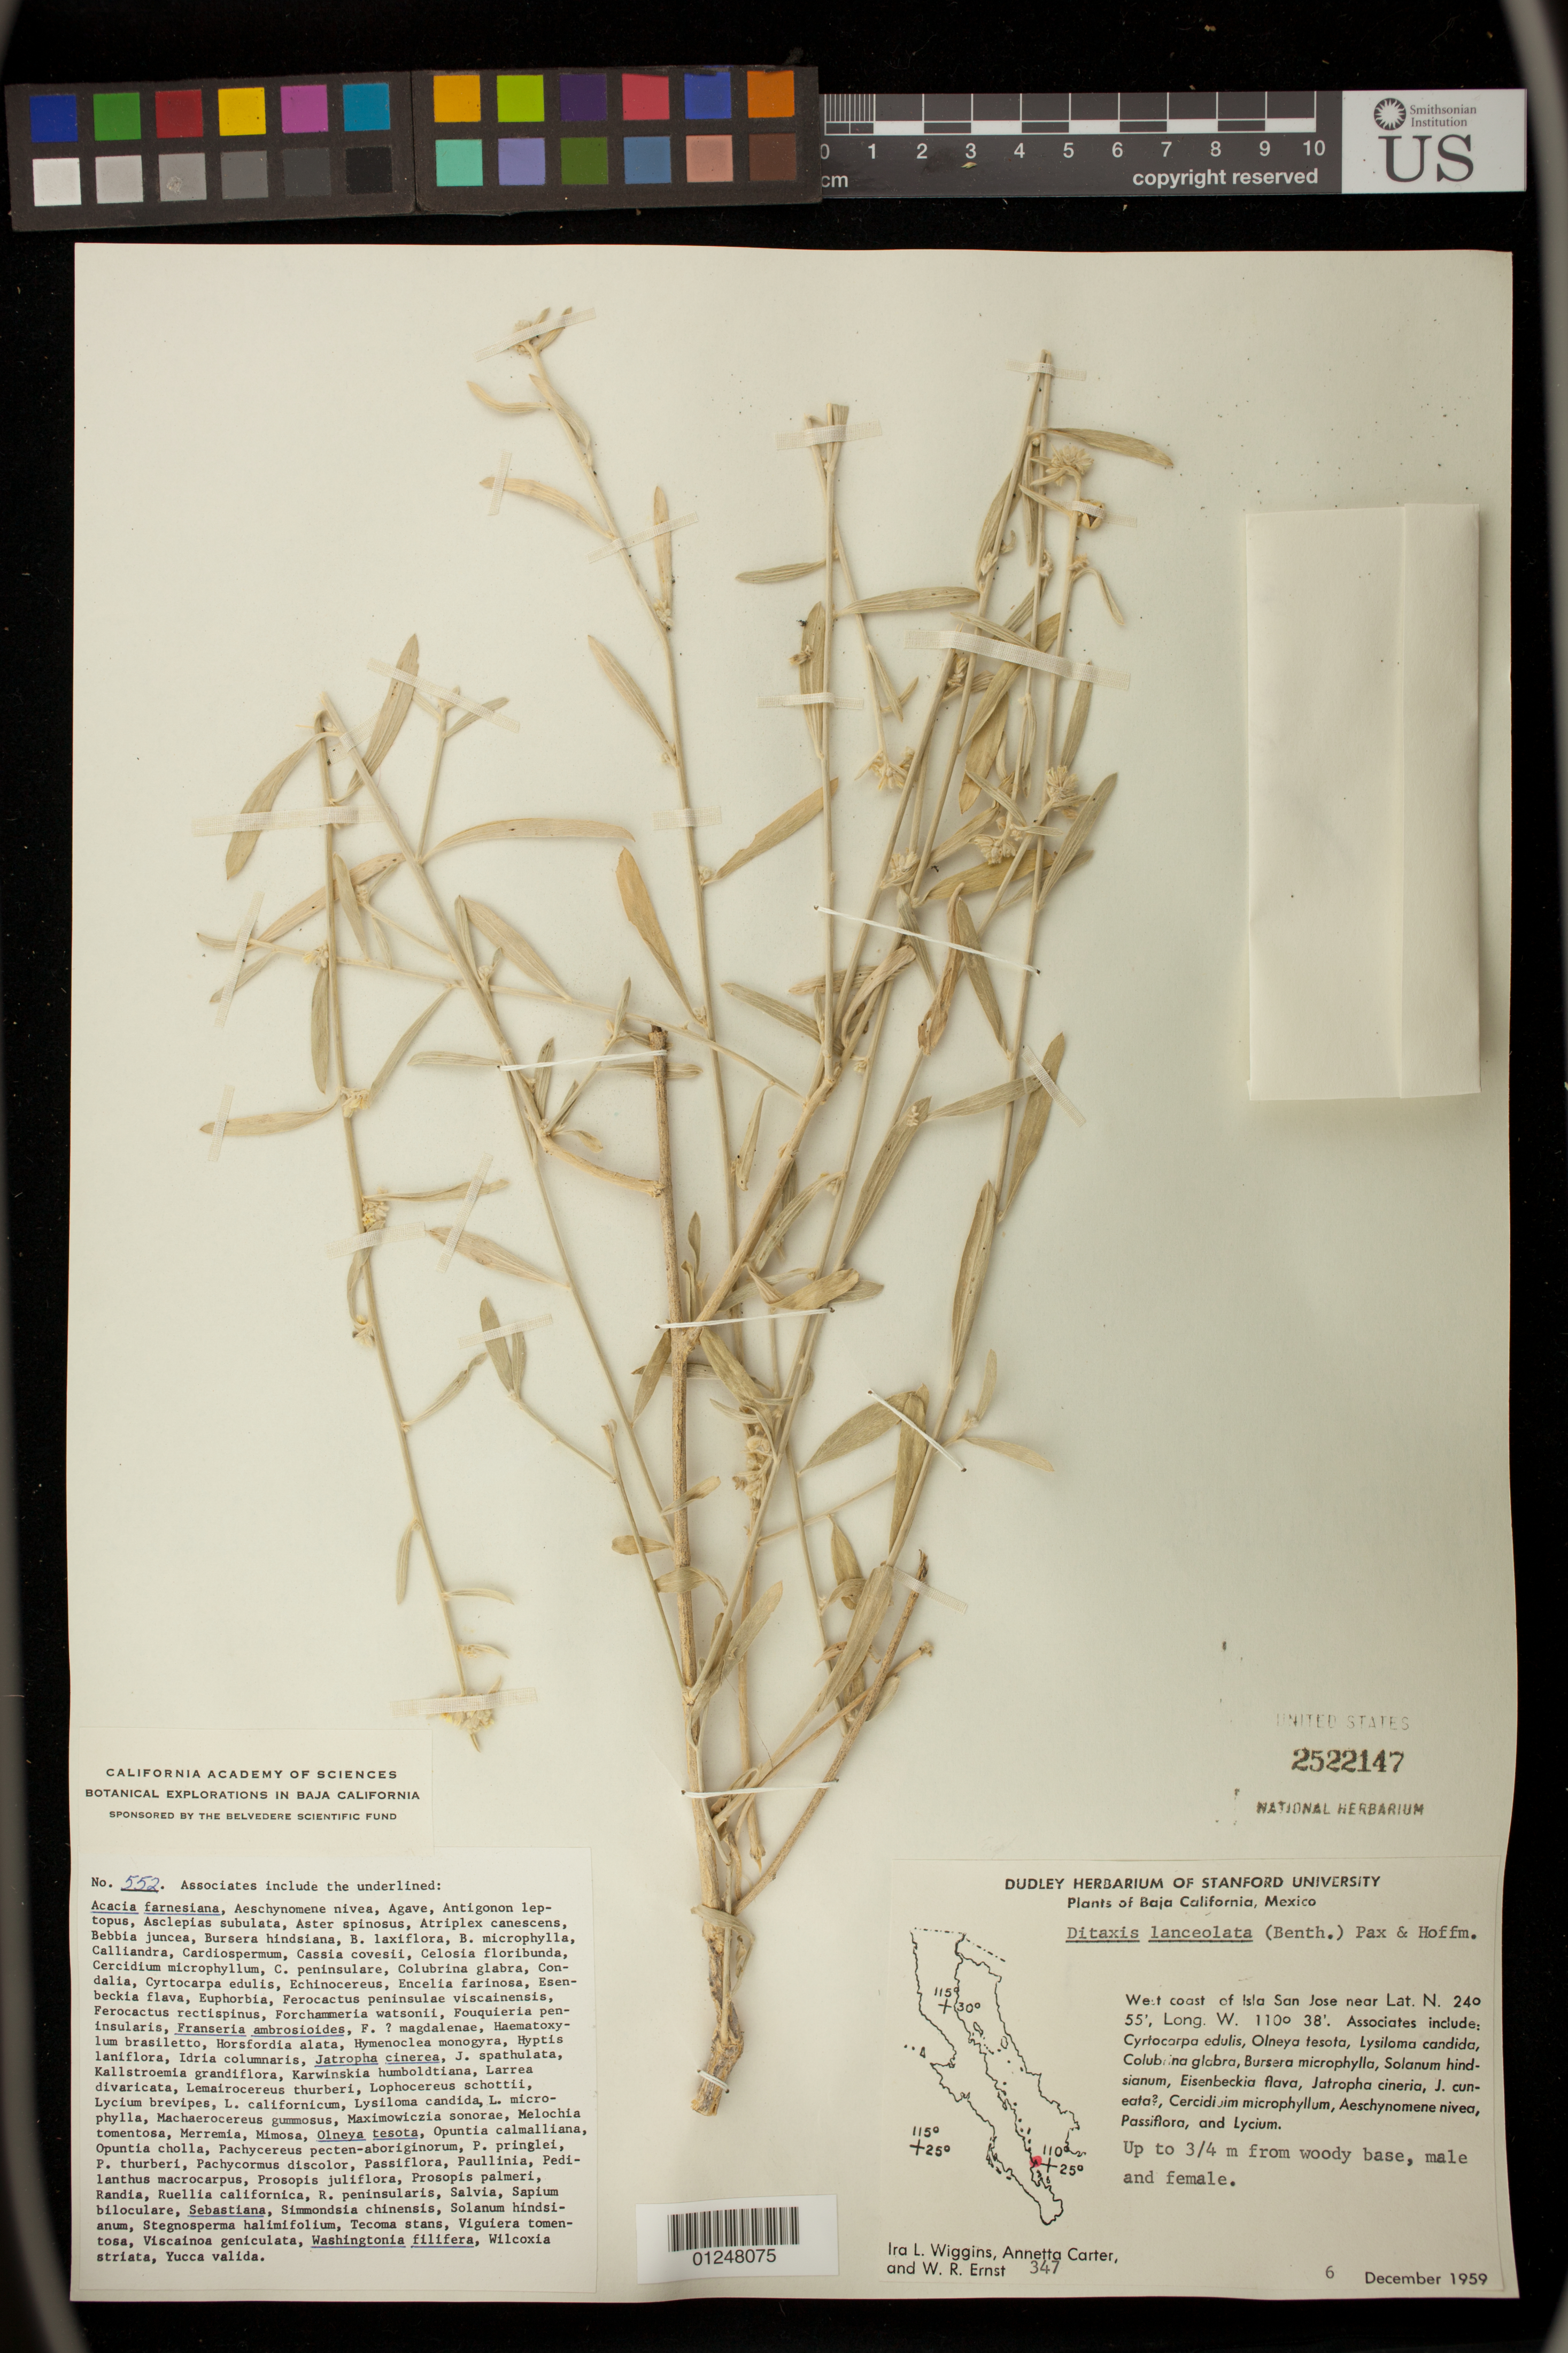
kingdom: Plantae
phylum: Tracheophyta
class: Magnoliopsida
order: Malpighiales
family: Euphorbiaceae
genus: Argythamnia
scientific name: Argythamnia lanceolata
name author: (Benth.) Müll. Arg.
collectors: I. L. Wiggins, A. M. Carter & W. R. Ernst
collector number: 347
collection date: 1959-12-06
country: Mexico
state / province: Baja California Sur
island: San Jose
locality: West coast of island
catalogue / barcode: US 2522147